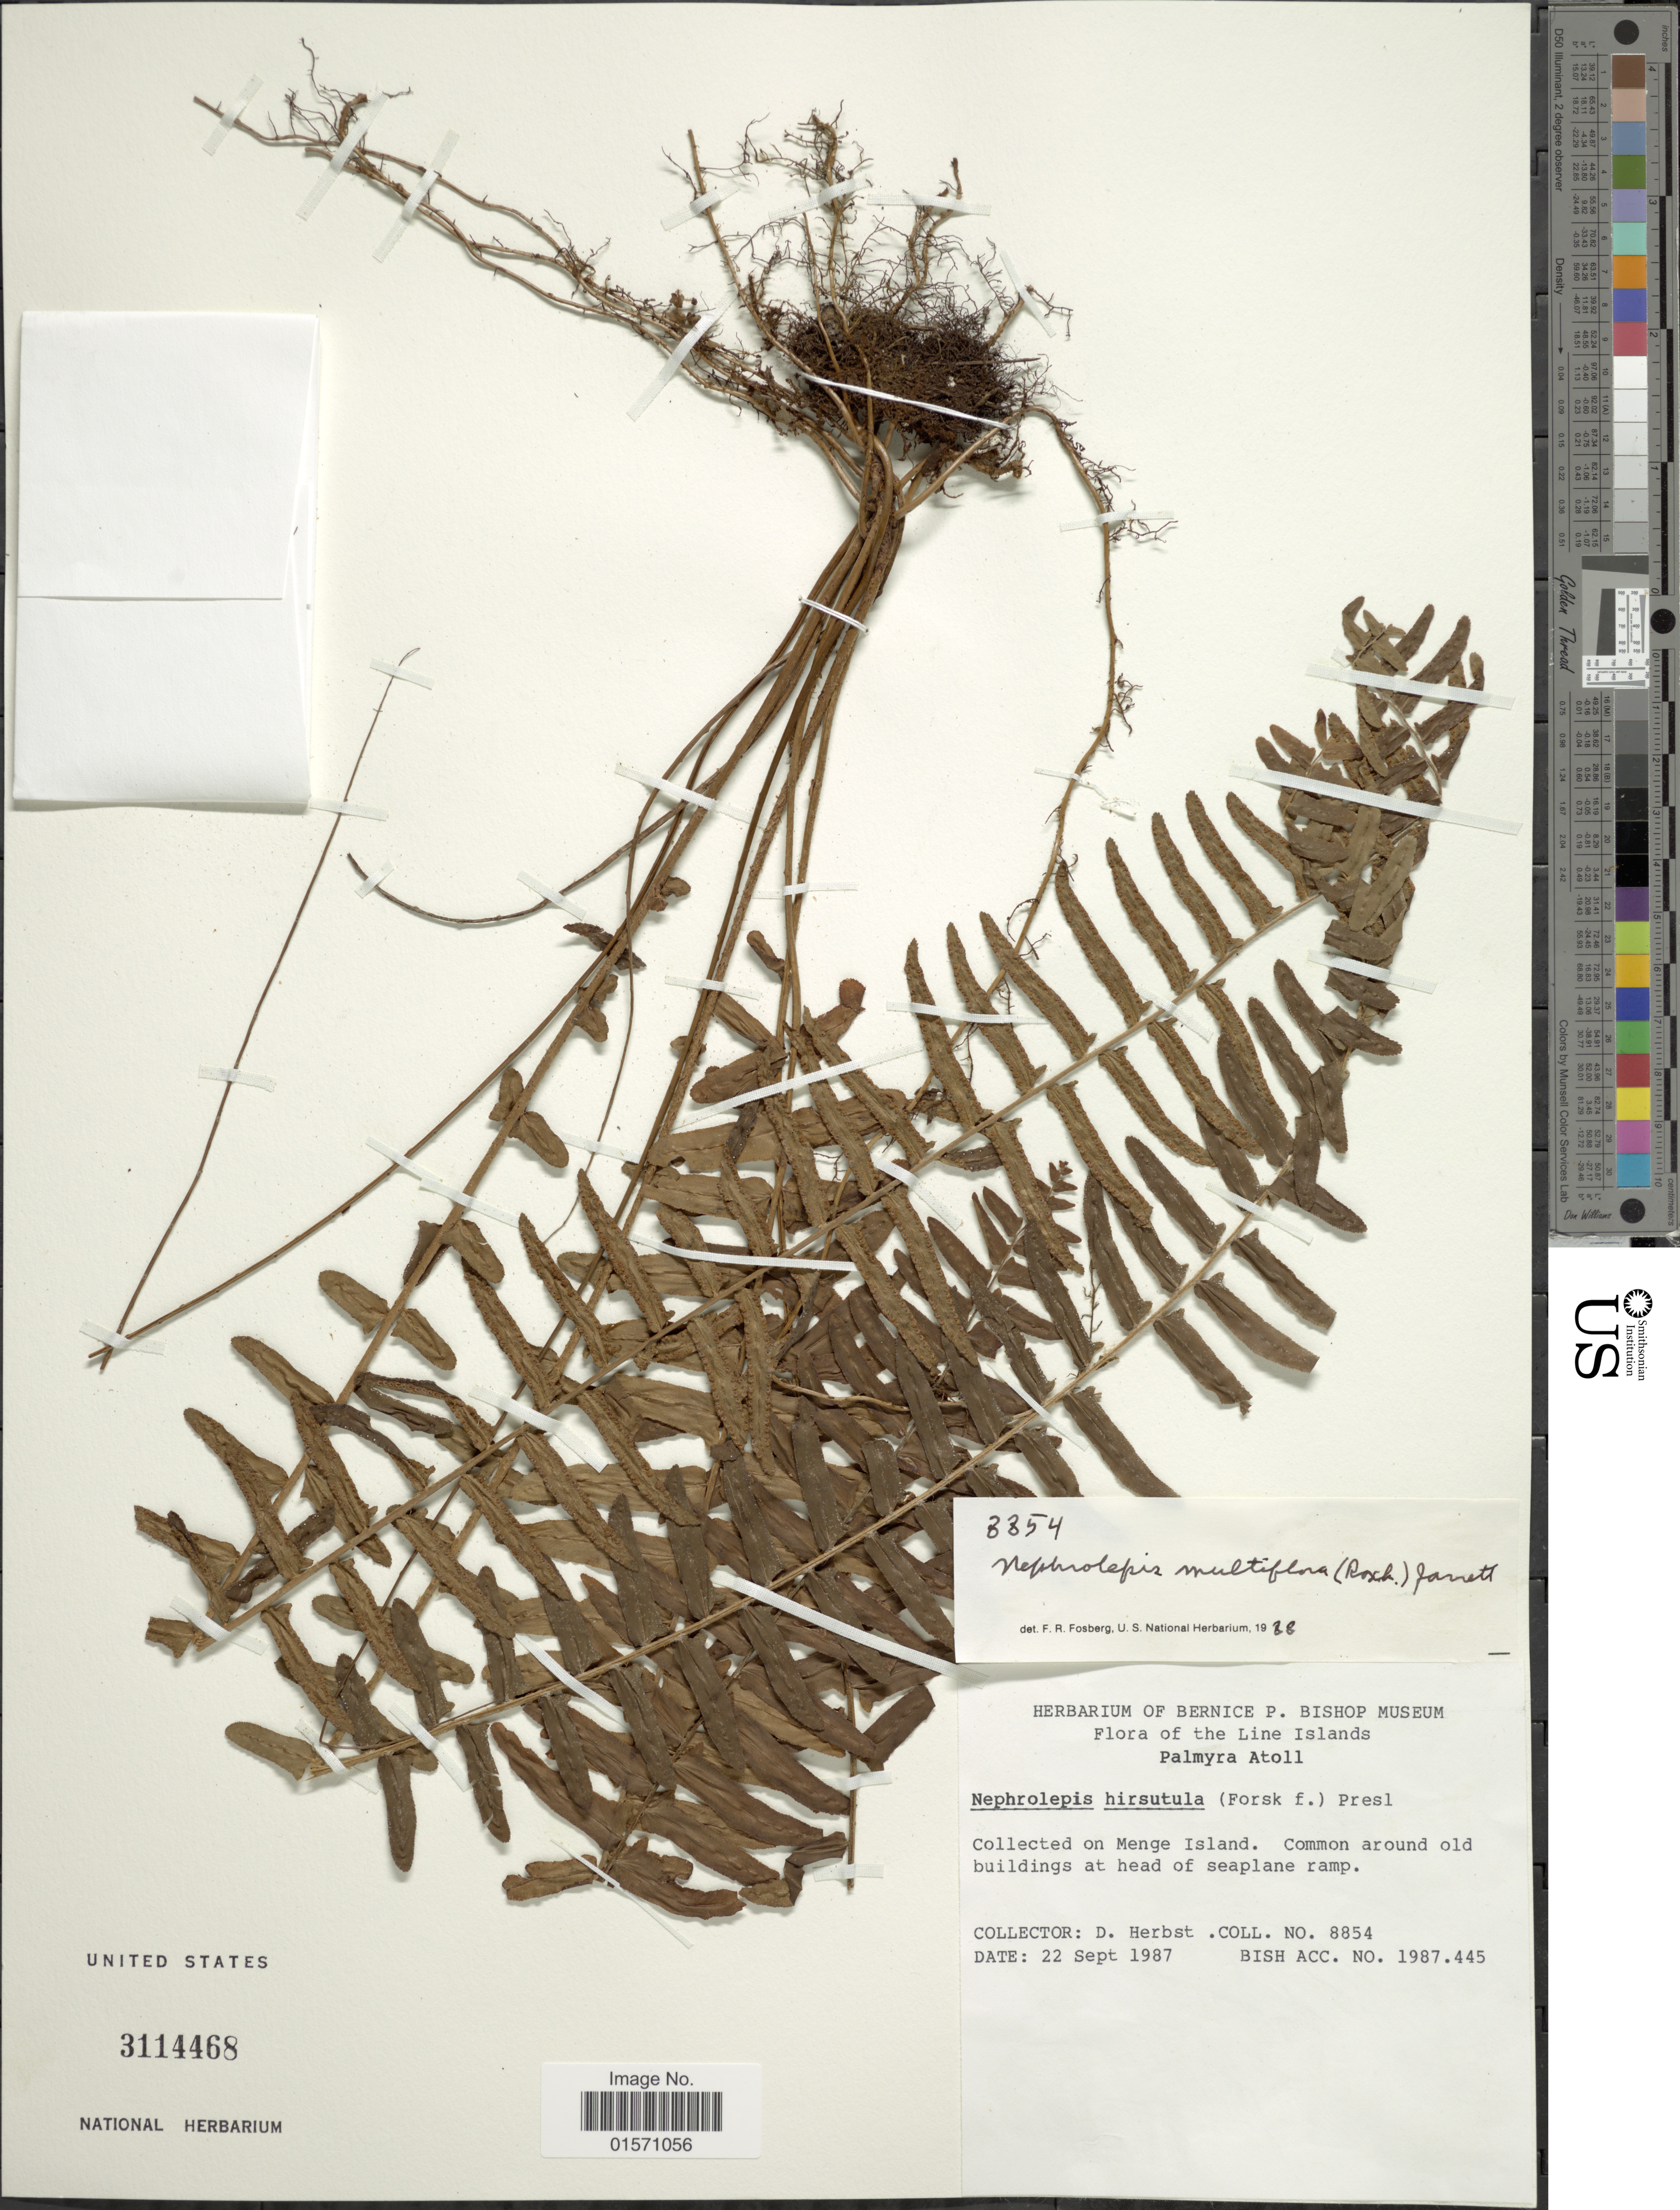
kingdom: Plantae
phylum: Tracheophyta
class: Polypodiopsida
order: Polypodiales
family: Nephrolepidaceae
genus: Nephrolepis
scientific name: Nephrolepis multiflora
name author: (Roxb.) F.M. Jarrett ex C.V. Morton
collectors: D. Herbst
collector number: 8854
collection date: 1987-09-22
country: U.S. Administered Pacific Islands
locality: Line Islands. Palmyra Atoll. Menge Island. Around old buidlings at head of seaplane ramp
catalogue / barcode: US 3114468